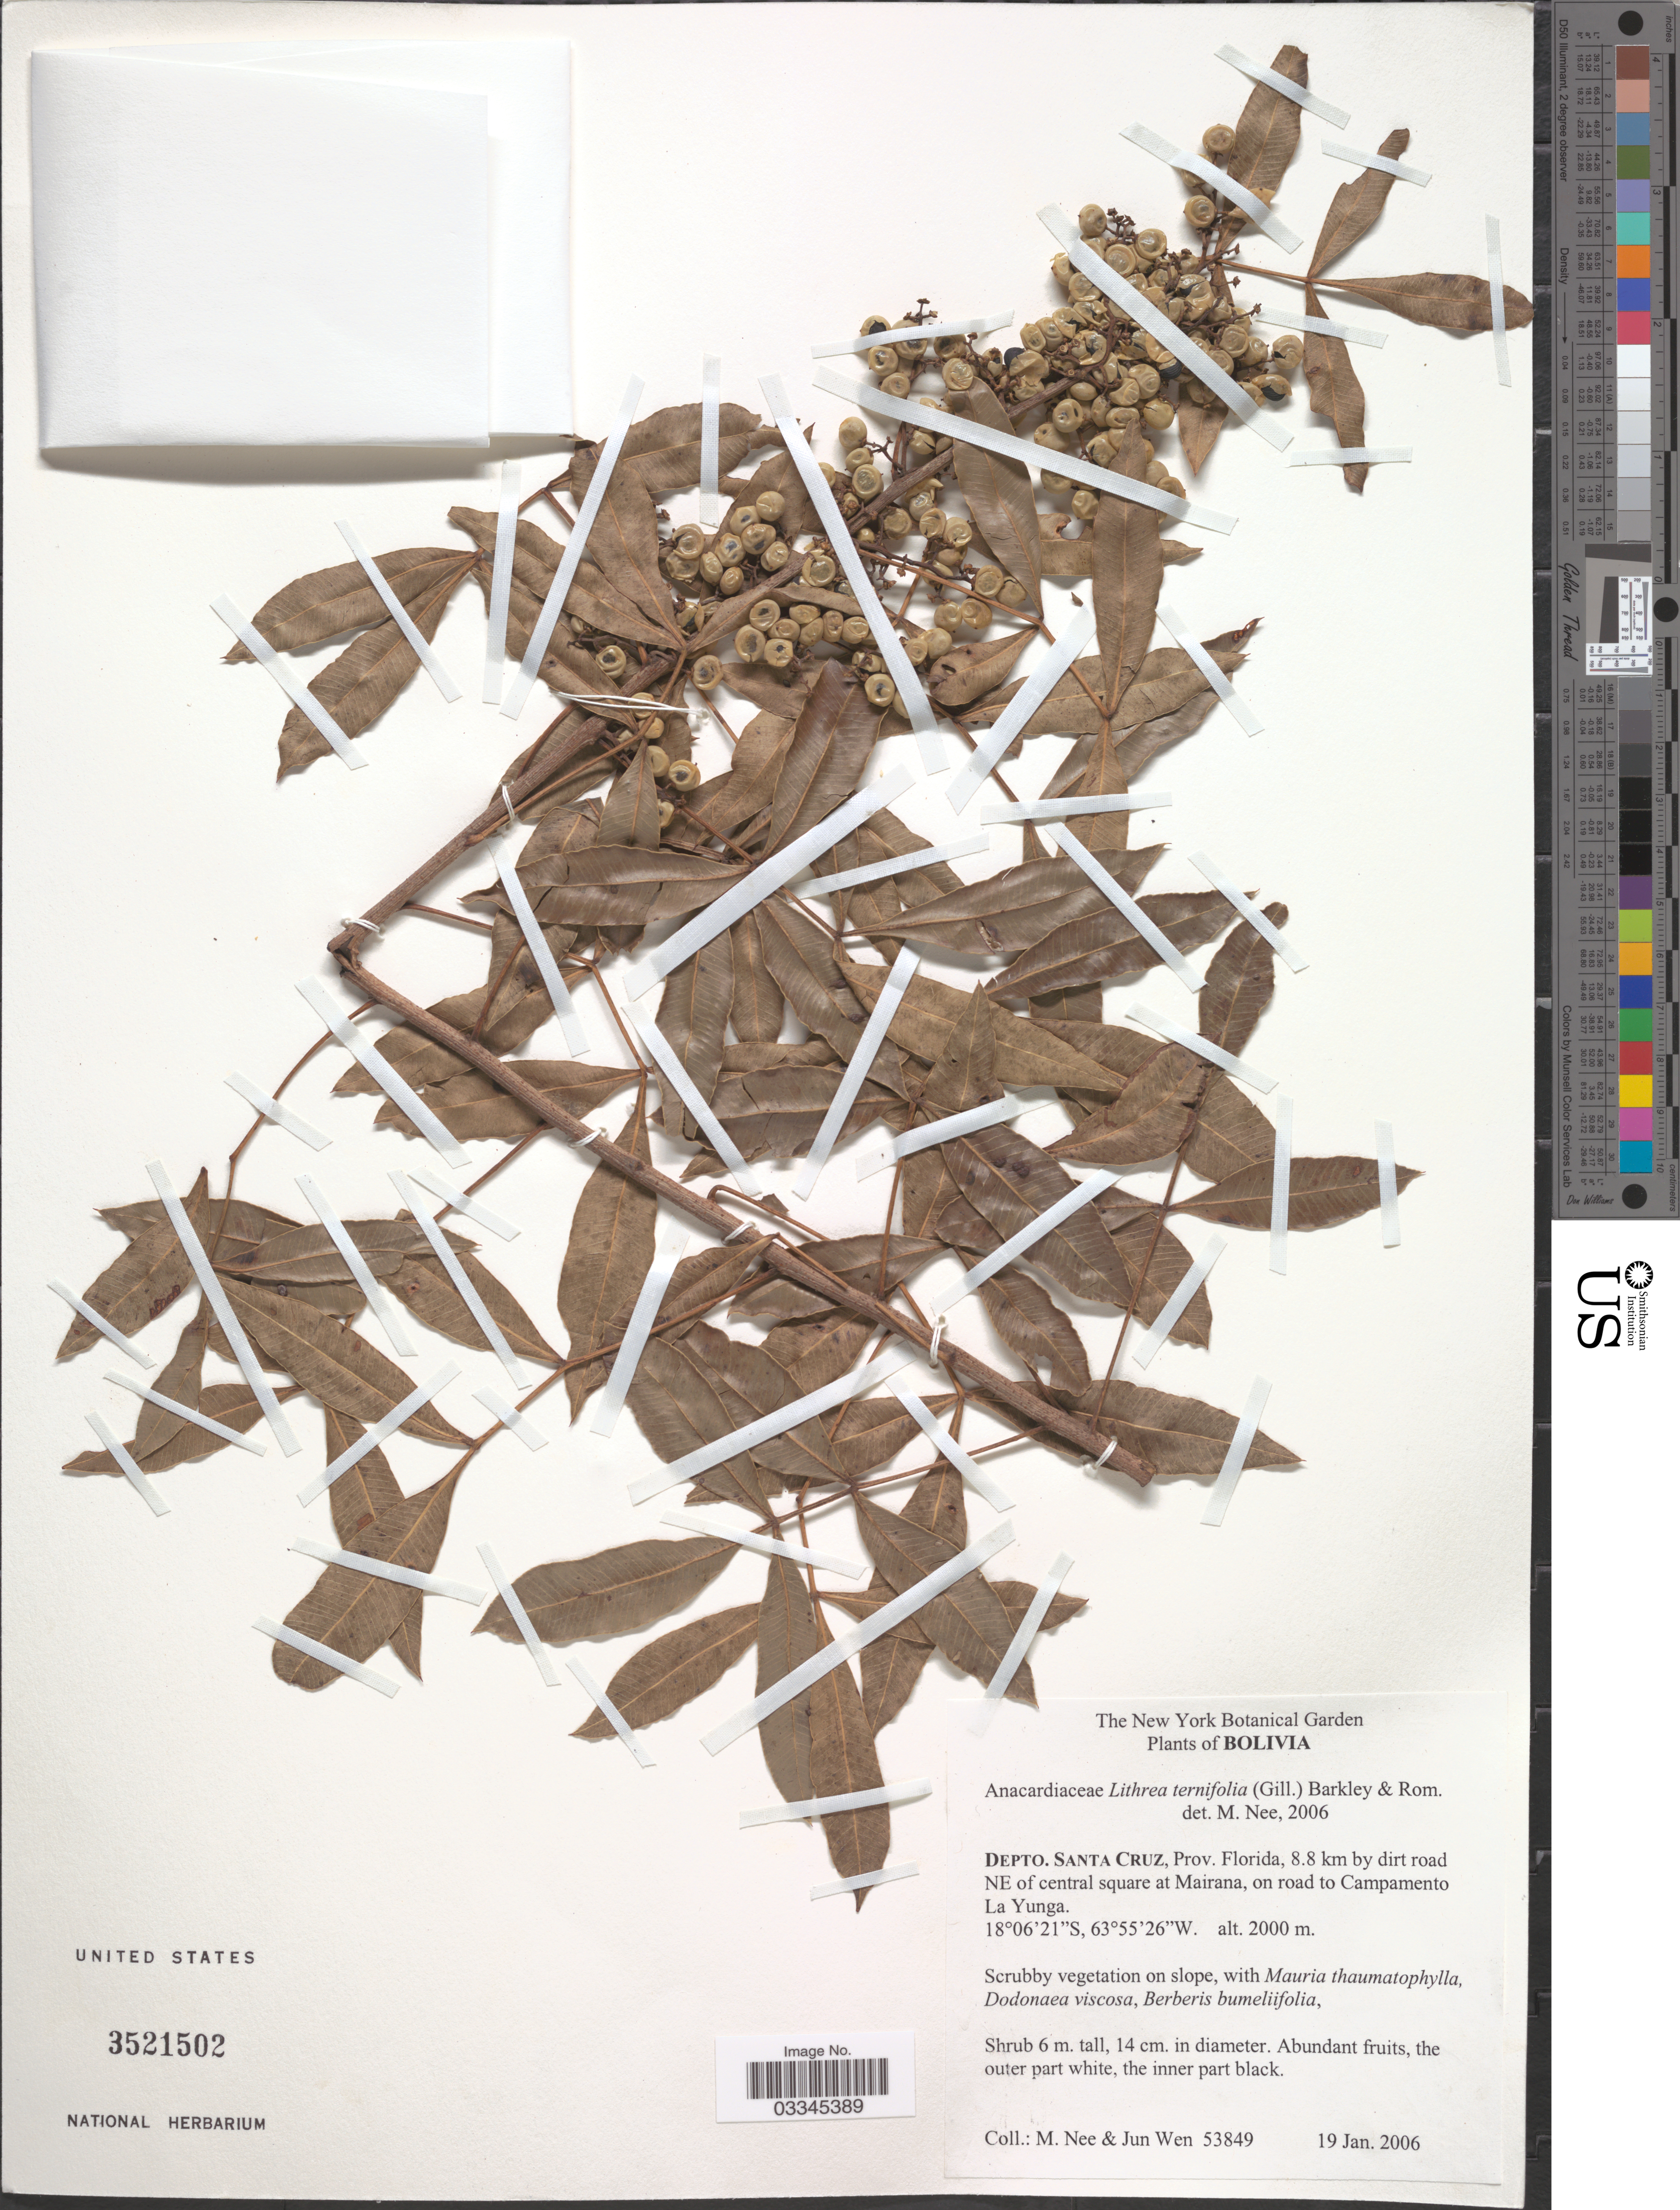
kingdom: Plantae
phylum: Tracheophyta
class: Magnoliopsida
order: Sapindales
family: Anacardiaceae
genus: Lithraea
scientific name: Lithraea ternifolia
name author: (Gillies ex Hook.) F.A. Barkley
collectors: M. Nee & J. Wen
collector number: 53849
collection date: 2006-01-19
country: Bolivia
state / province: Santa Cruz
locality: Depto. Santa Cruz, Prov. Florida, 8.8 km by dirt road NE of central square at Mairana, on road to Campamento La Yunga.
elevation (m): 2000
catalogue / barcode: US 3521502